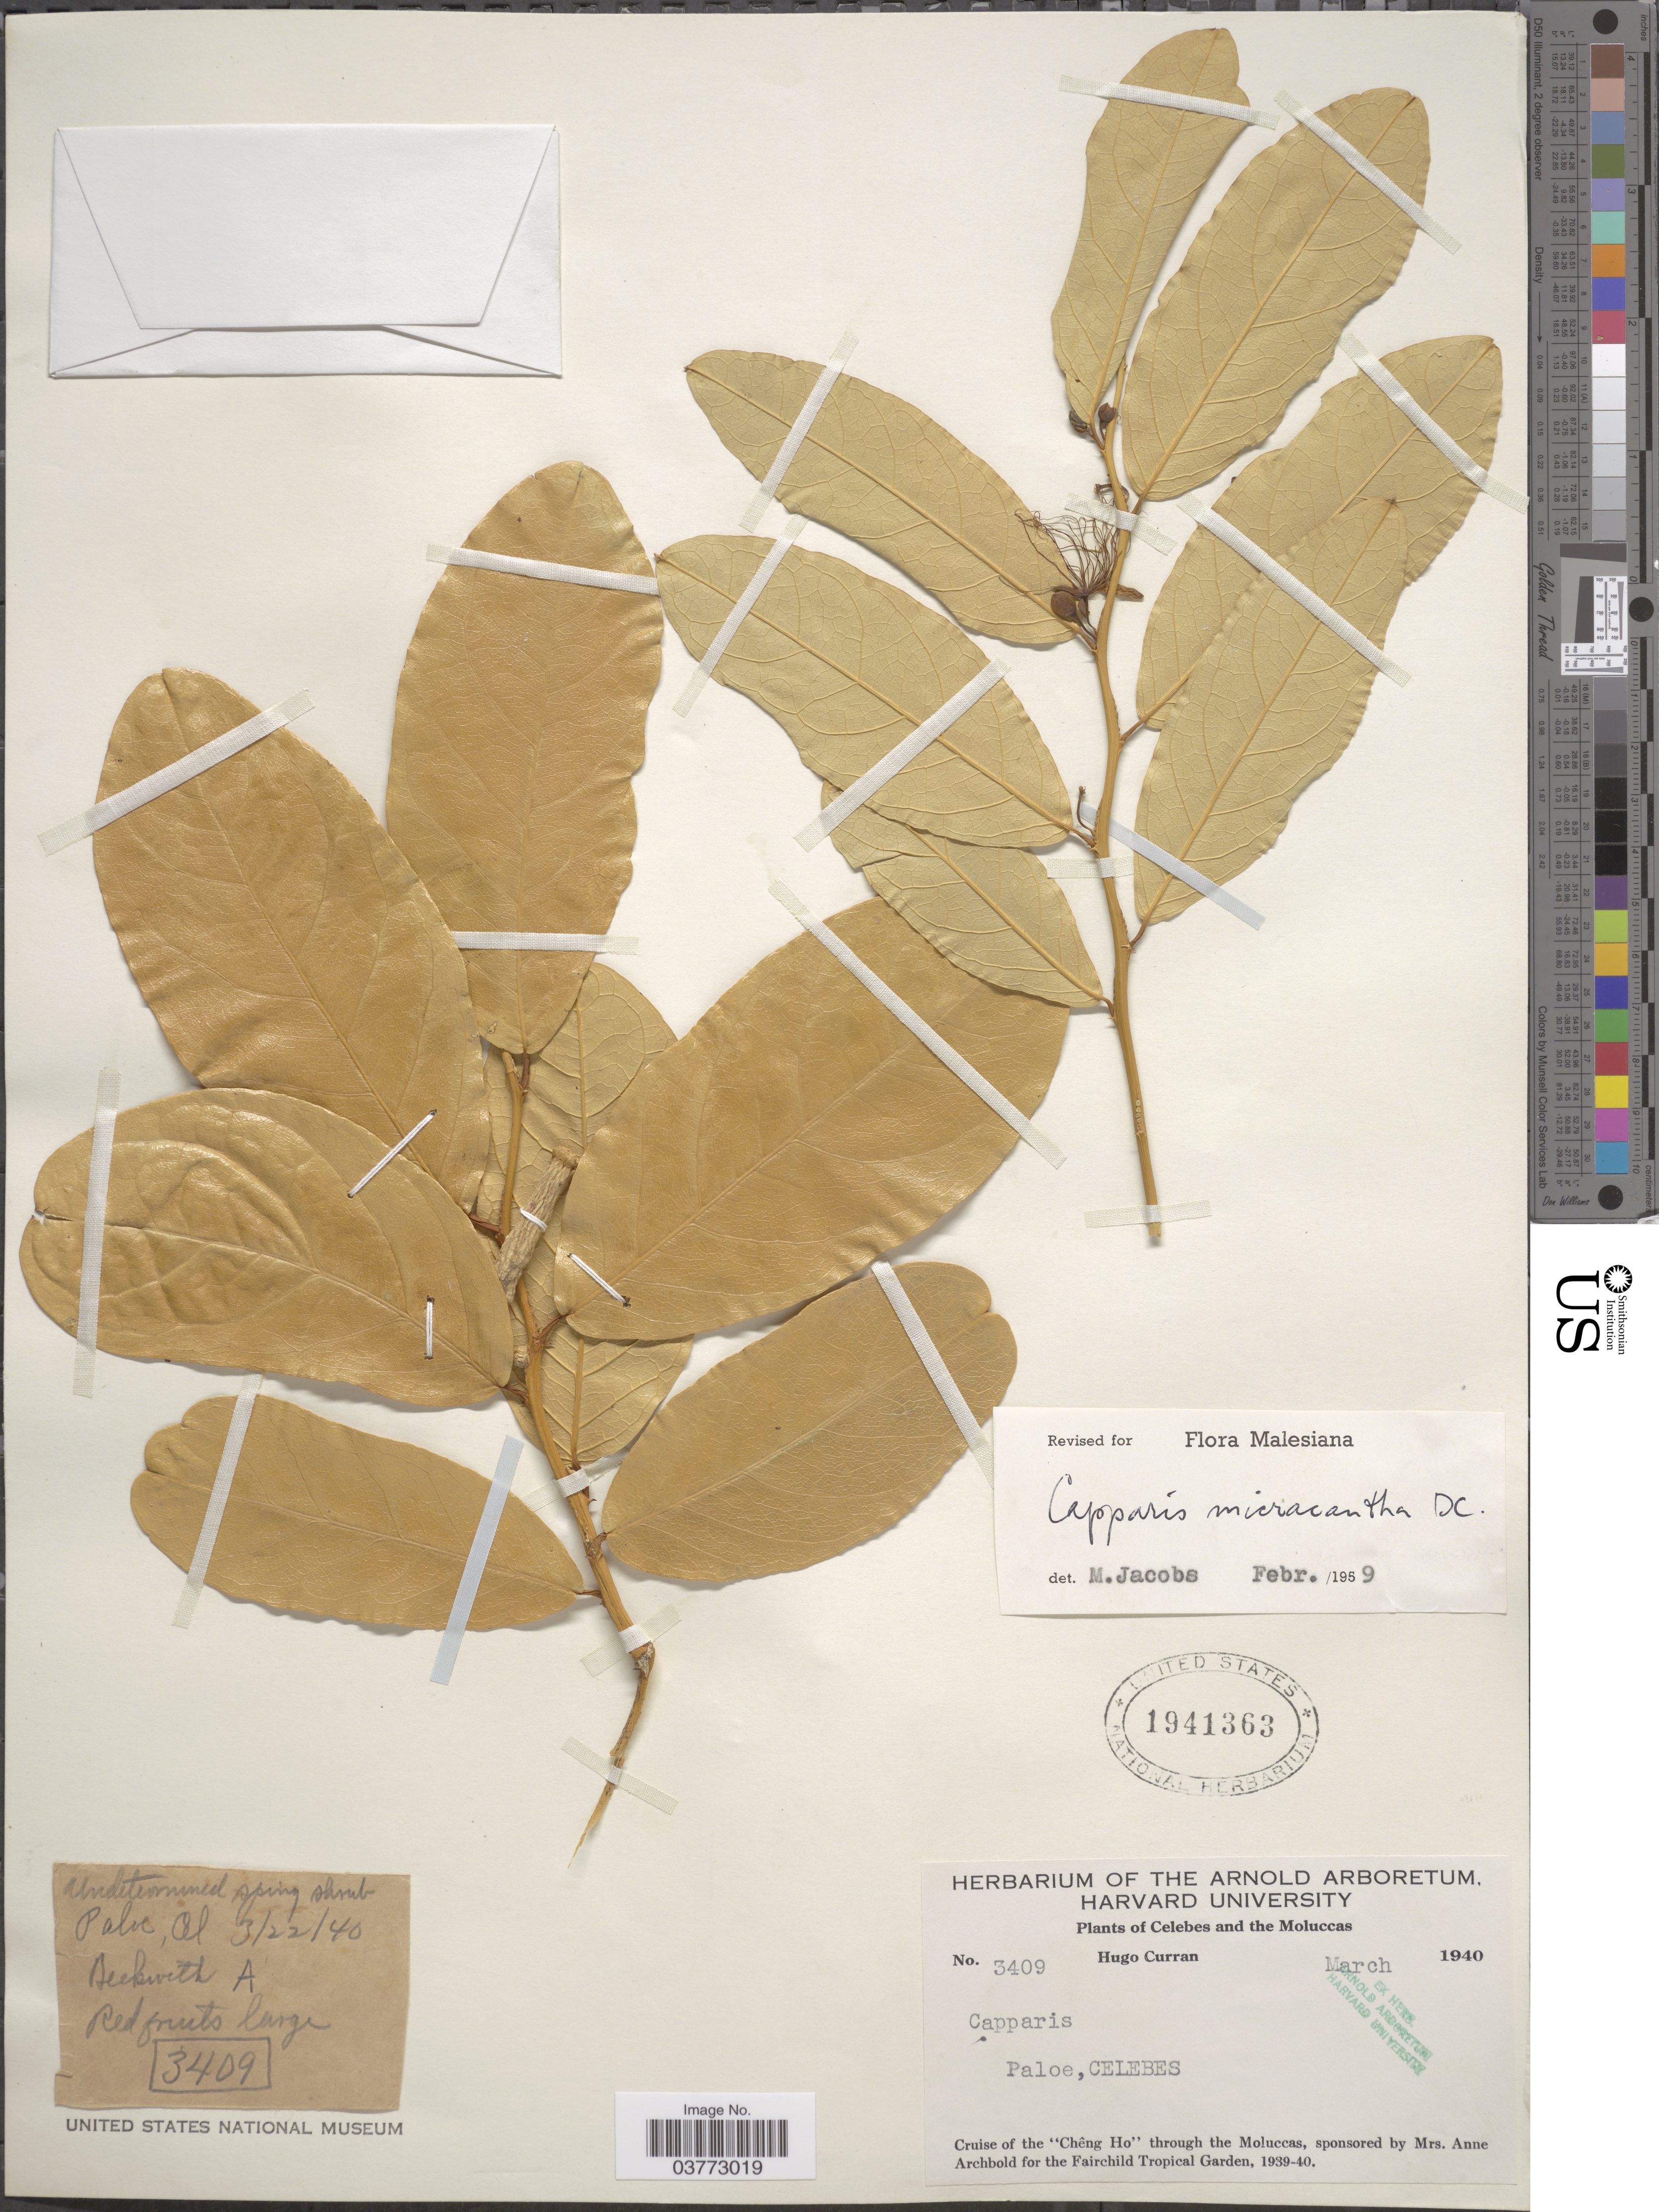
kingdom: Plantae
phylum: Tracheophyta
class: Magnoliopsida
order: Brassicales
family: Capparaceae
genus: Capparis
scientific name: Capparis micracantha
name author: DC.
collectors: H. Curran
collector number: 3409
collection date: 1940-03-22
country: Indonesia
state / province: Maluku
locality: Celebes. Paloe.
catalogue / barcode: US 1941363